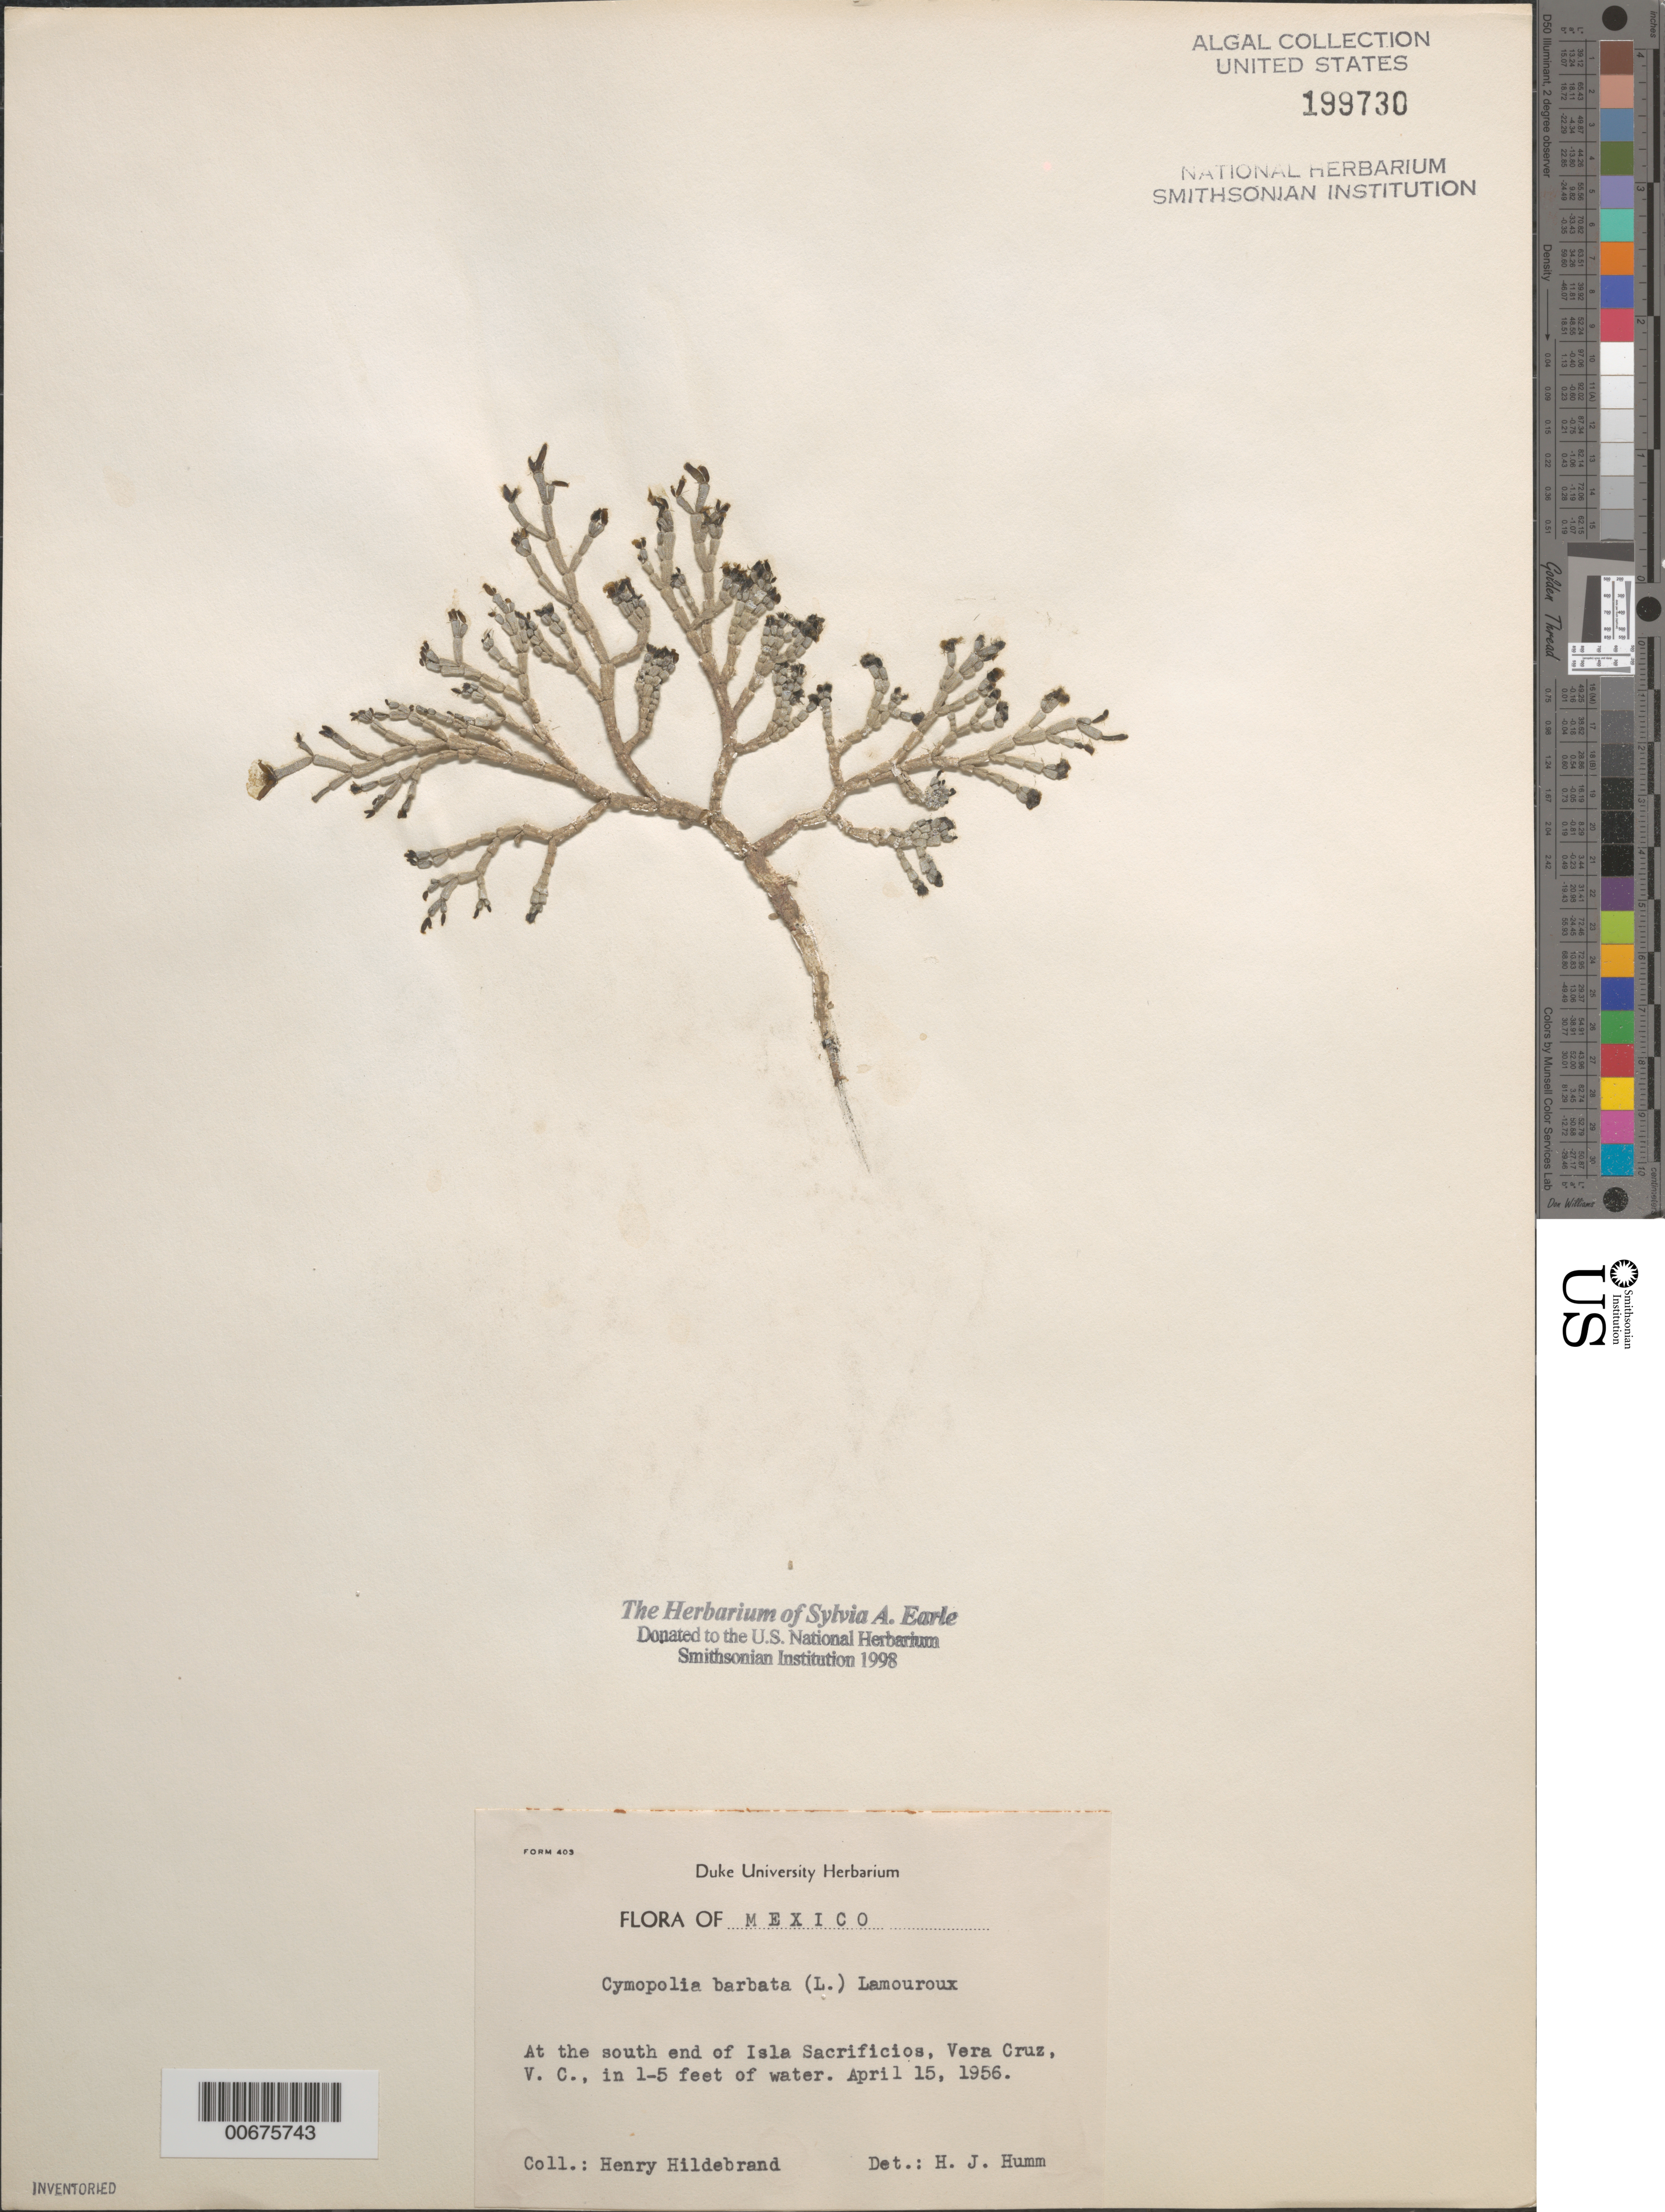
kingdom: Plantae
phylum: Chlorophyta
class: Ulvophyceae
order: Dasycladales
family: Dasycladaceae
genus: Cymopolia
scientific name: Cymopolia barbata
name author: (L.) J.V.Lamouroux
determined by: Humm, Harold J.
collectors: H. Hildebrand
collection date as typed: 15 Apr 1956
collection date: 1956-04-15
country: Mexico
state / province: Veracruz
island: Isla Sacrificios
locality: Veracruz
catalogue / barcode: US 199730